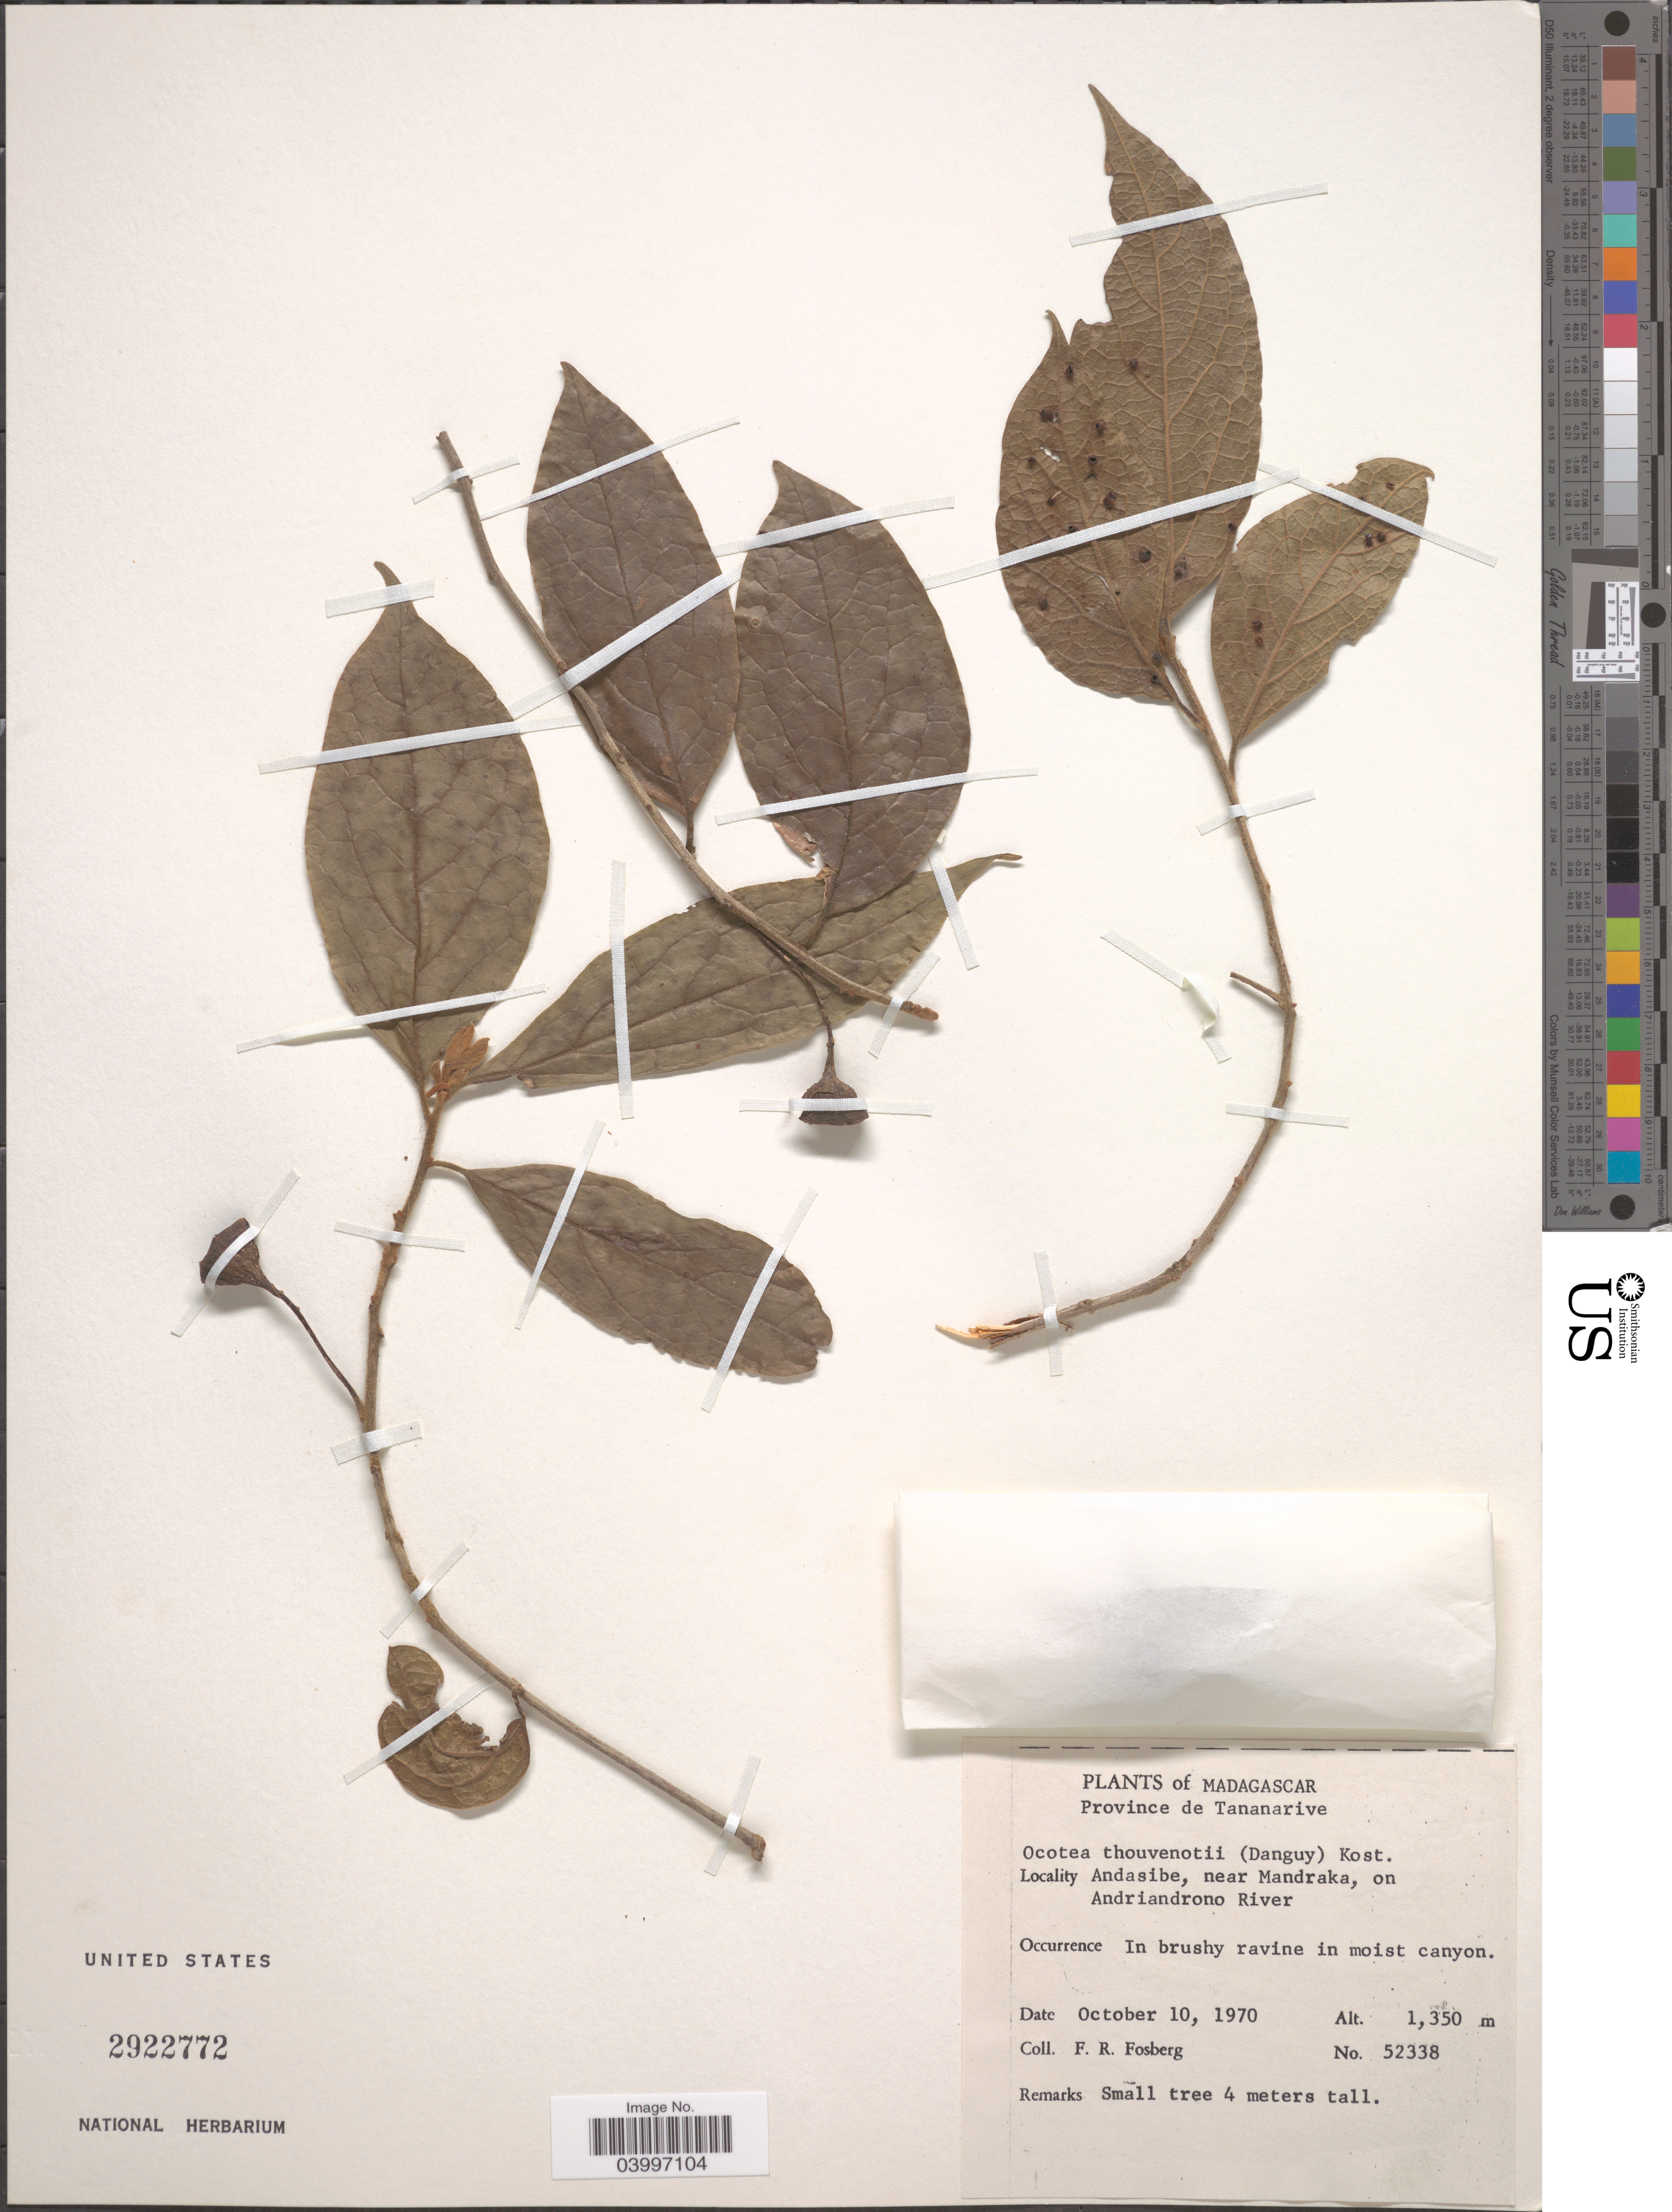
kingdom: Plantae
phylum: Tracheophyta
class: Magnoliopsida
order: Laurales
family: Lauraceae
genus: Ocotea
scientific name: Ocotea thouventoii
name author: (Danguy & Nees) Kosterm.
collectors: F. R. Fosberg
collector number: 52338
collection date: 1970-10-10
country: Madagascar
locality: Province of Tananarive. Andasibe, near Mandraka, on Andriandrono River.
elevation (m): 1350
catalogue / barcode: US 2922772